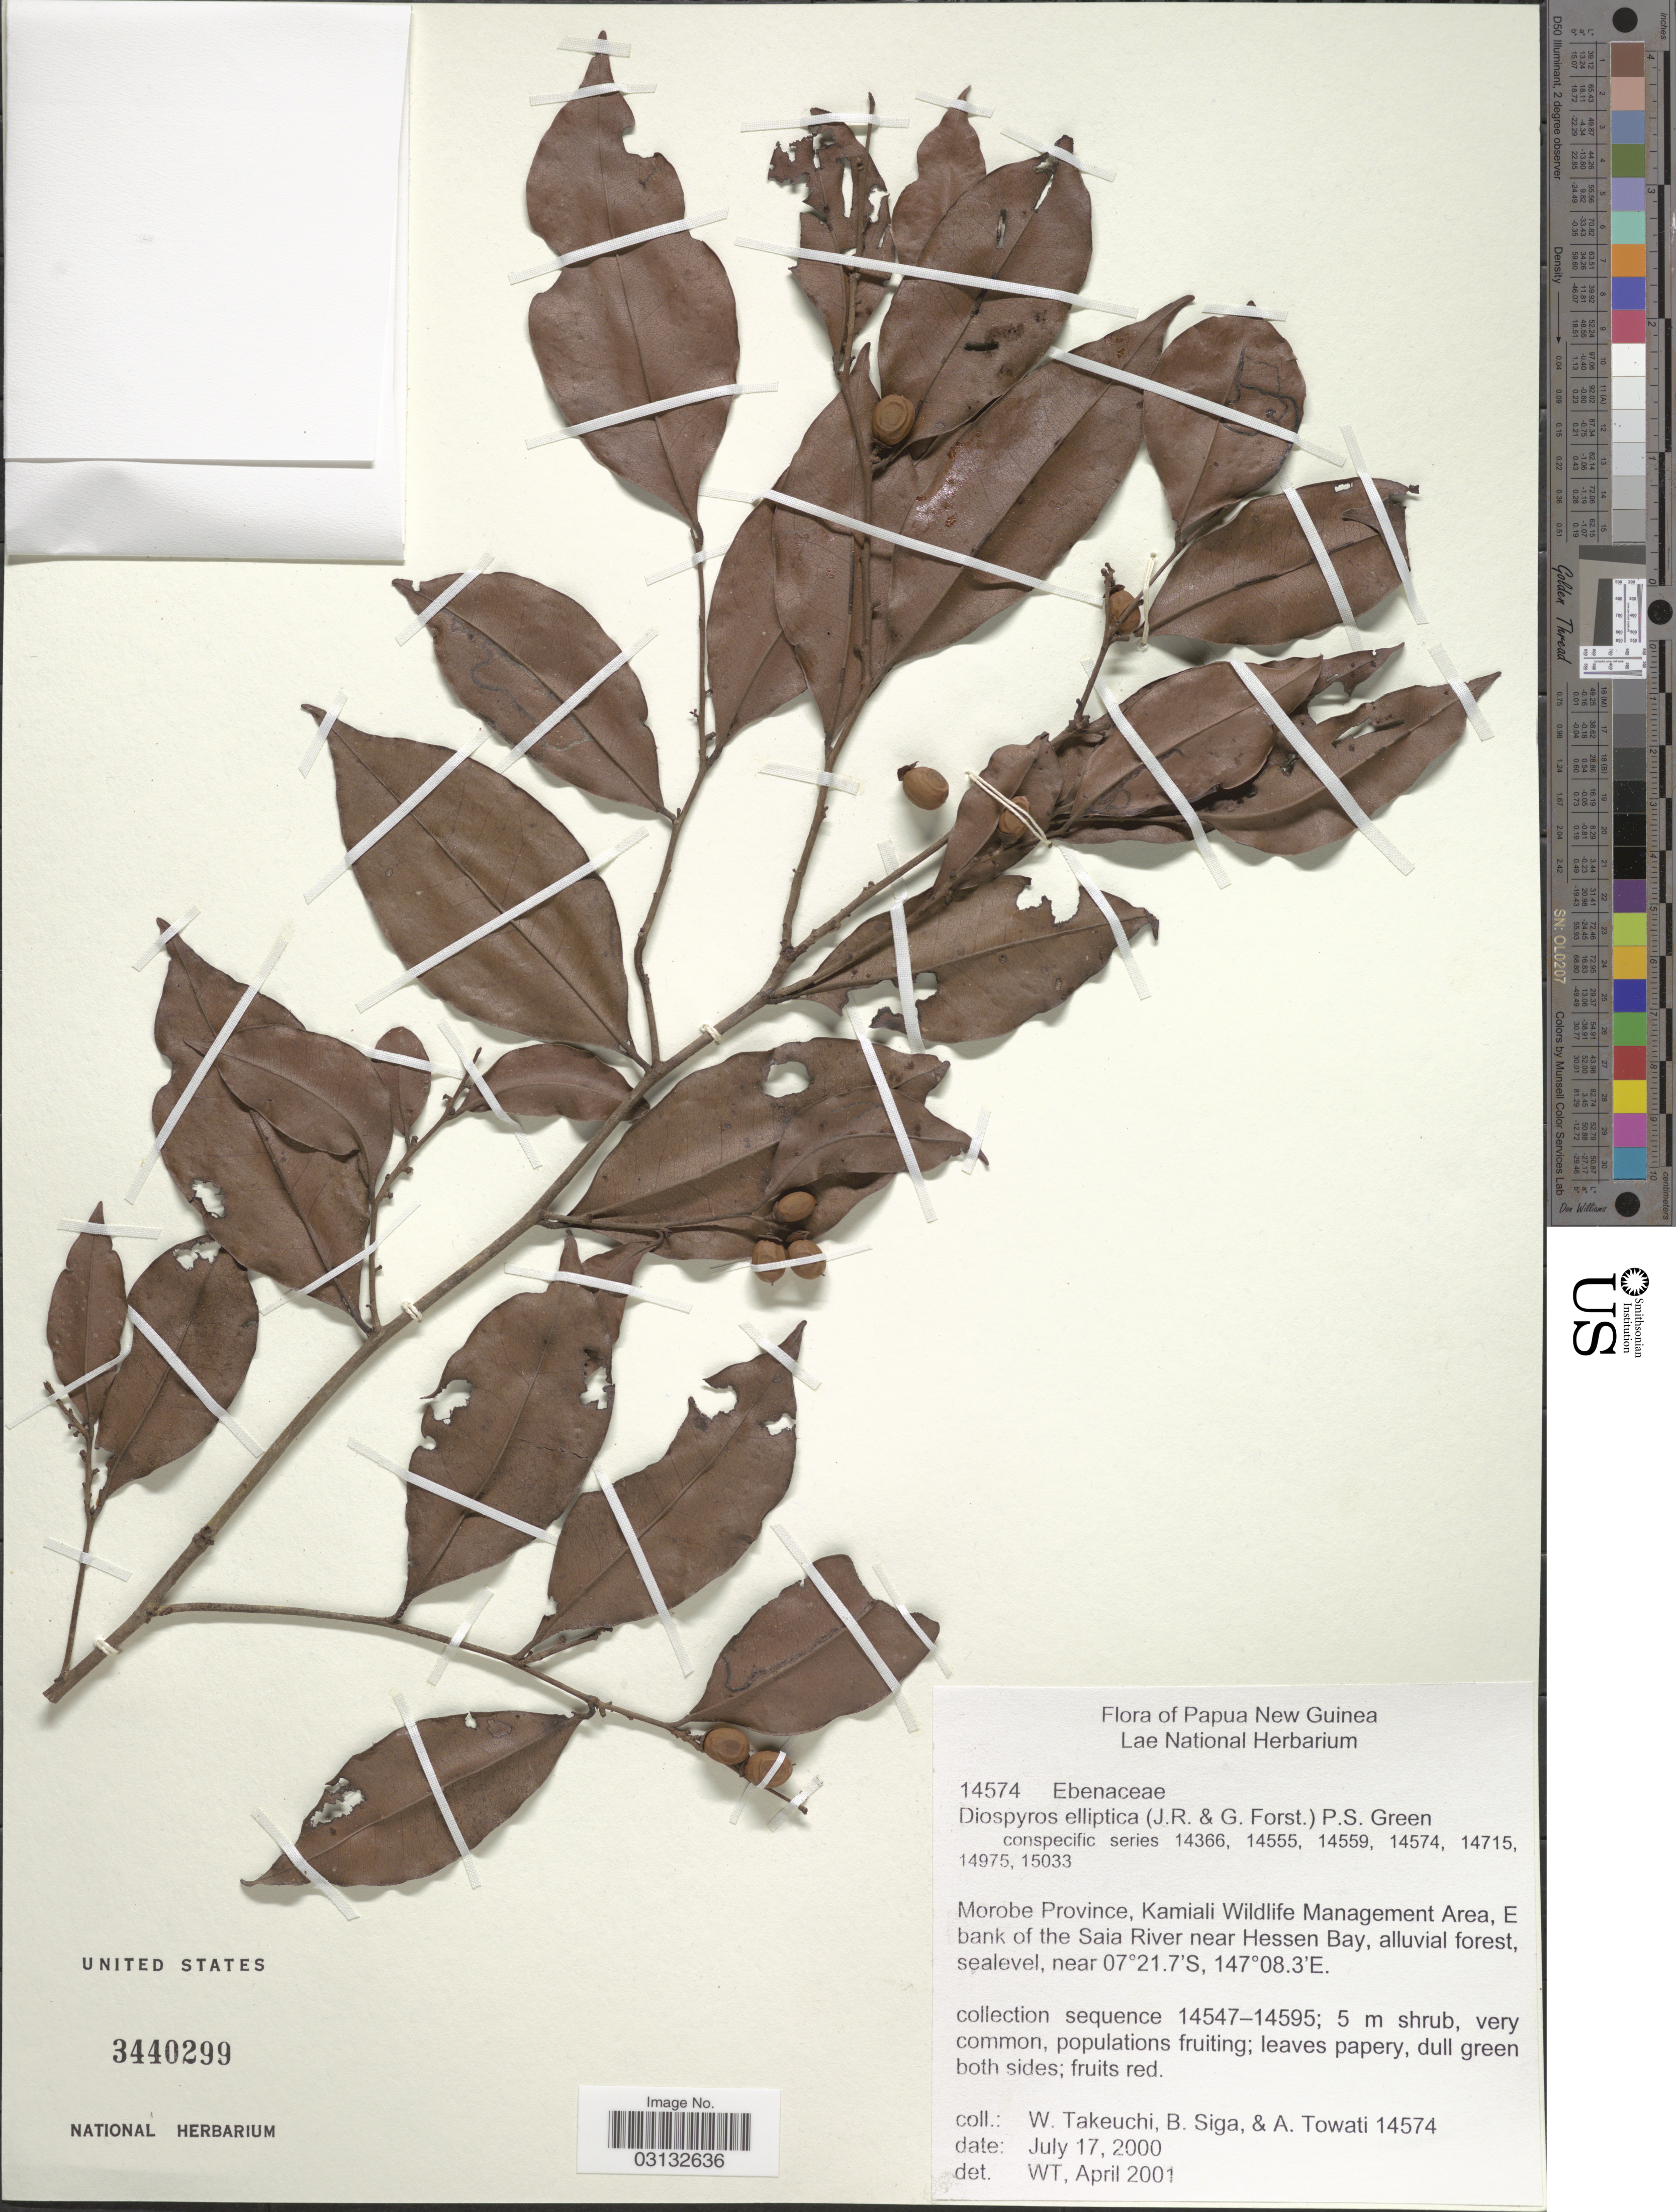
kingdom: Plantae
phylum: Tracheophyta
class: Magnoliopsida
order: Ericales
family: Ebenaceae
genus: Diospyros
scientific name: Diospyros elliptica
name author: P.S. Green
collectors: W. Takeuchi, B. Siga & A. Towati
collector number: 14574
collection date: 2000-07-17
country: Papua New Guinea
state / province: Morobe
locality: Morobe Province, Kamiali Wildlife Management Area, E bank of the Saia River near Hessen Bay.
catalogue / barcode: US 3440299